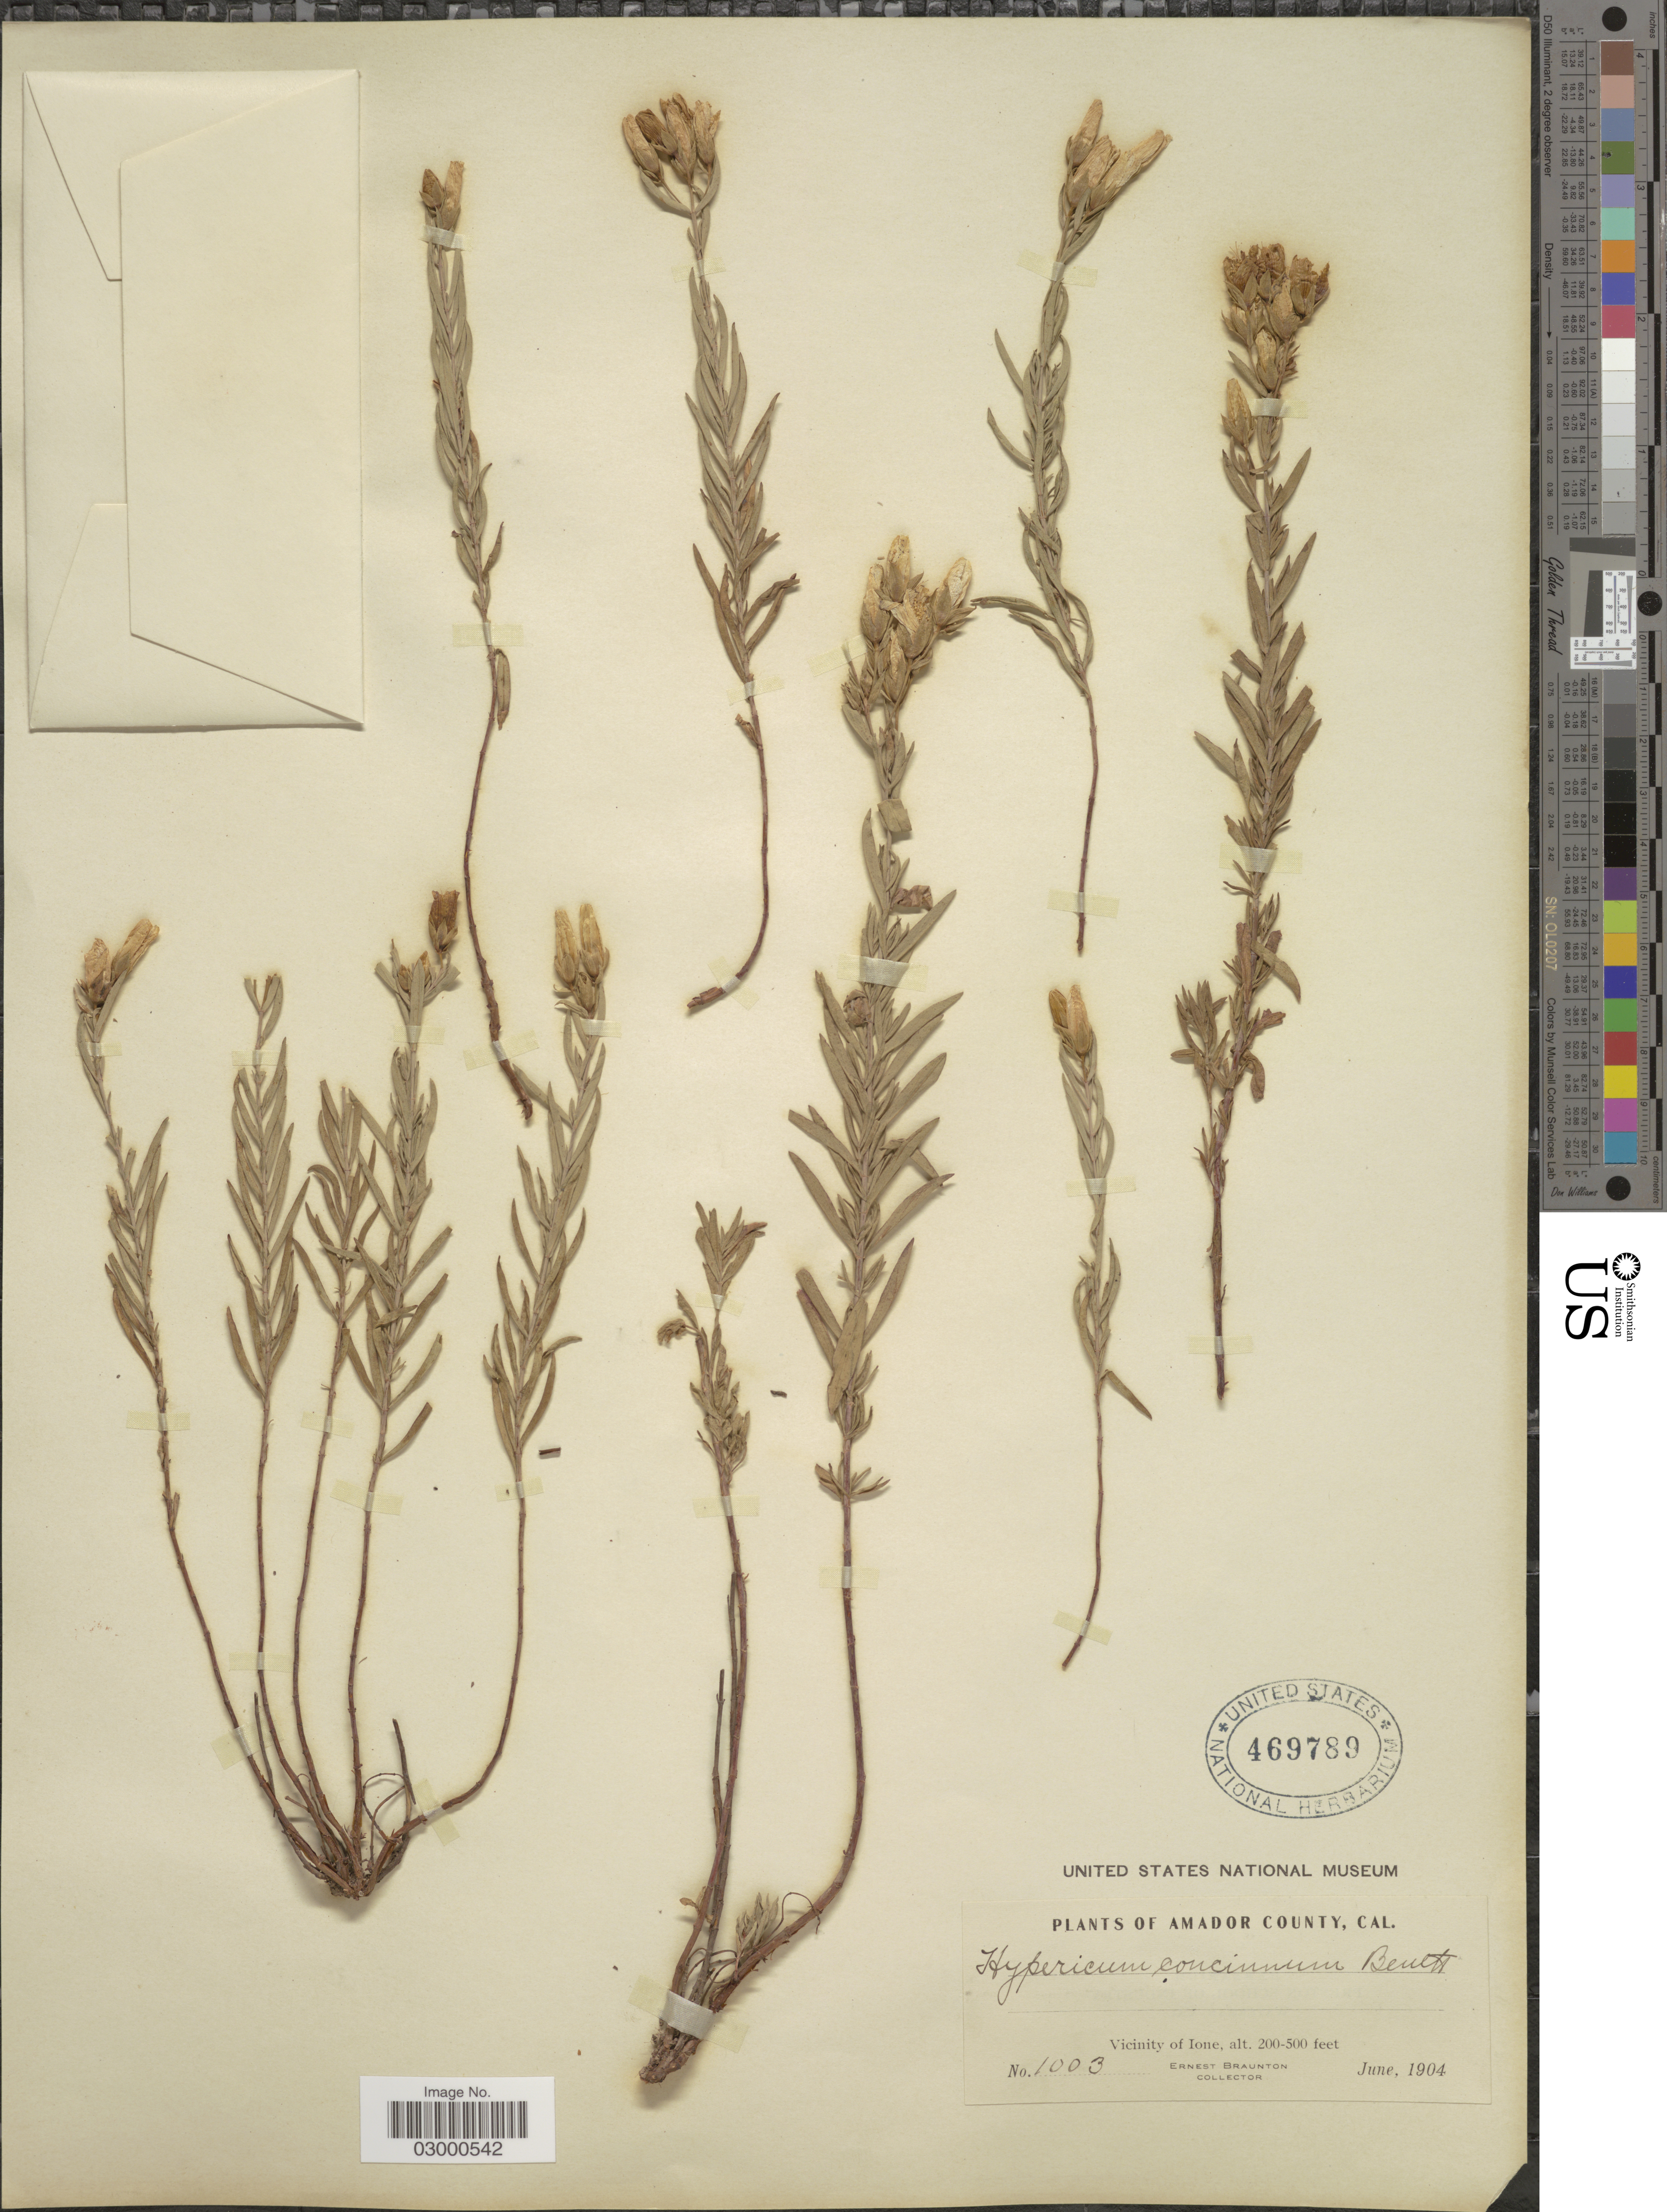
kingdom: Plantae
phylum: Tracheophyta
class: Magnoliopsida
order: Malpighiales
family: Hypericaceae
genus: Hypericum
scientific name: Hypericum concinnum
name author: Benth.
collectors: E. Braunton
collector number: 1003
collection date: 1904-06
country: United States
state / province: California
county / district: Amador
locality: Amador County, Vicinity of Ione.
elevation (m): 61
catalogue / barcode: US 469789